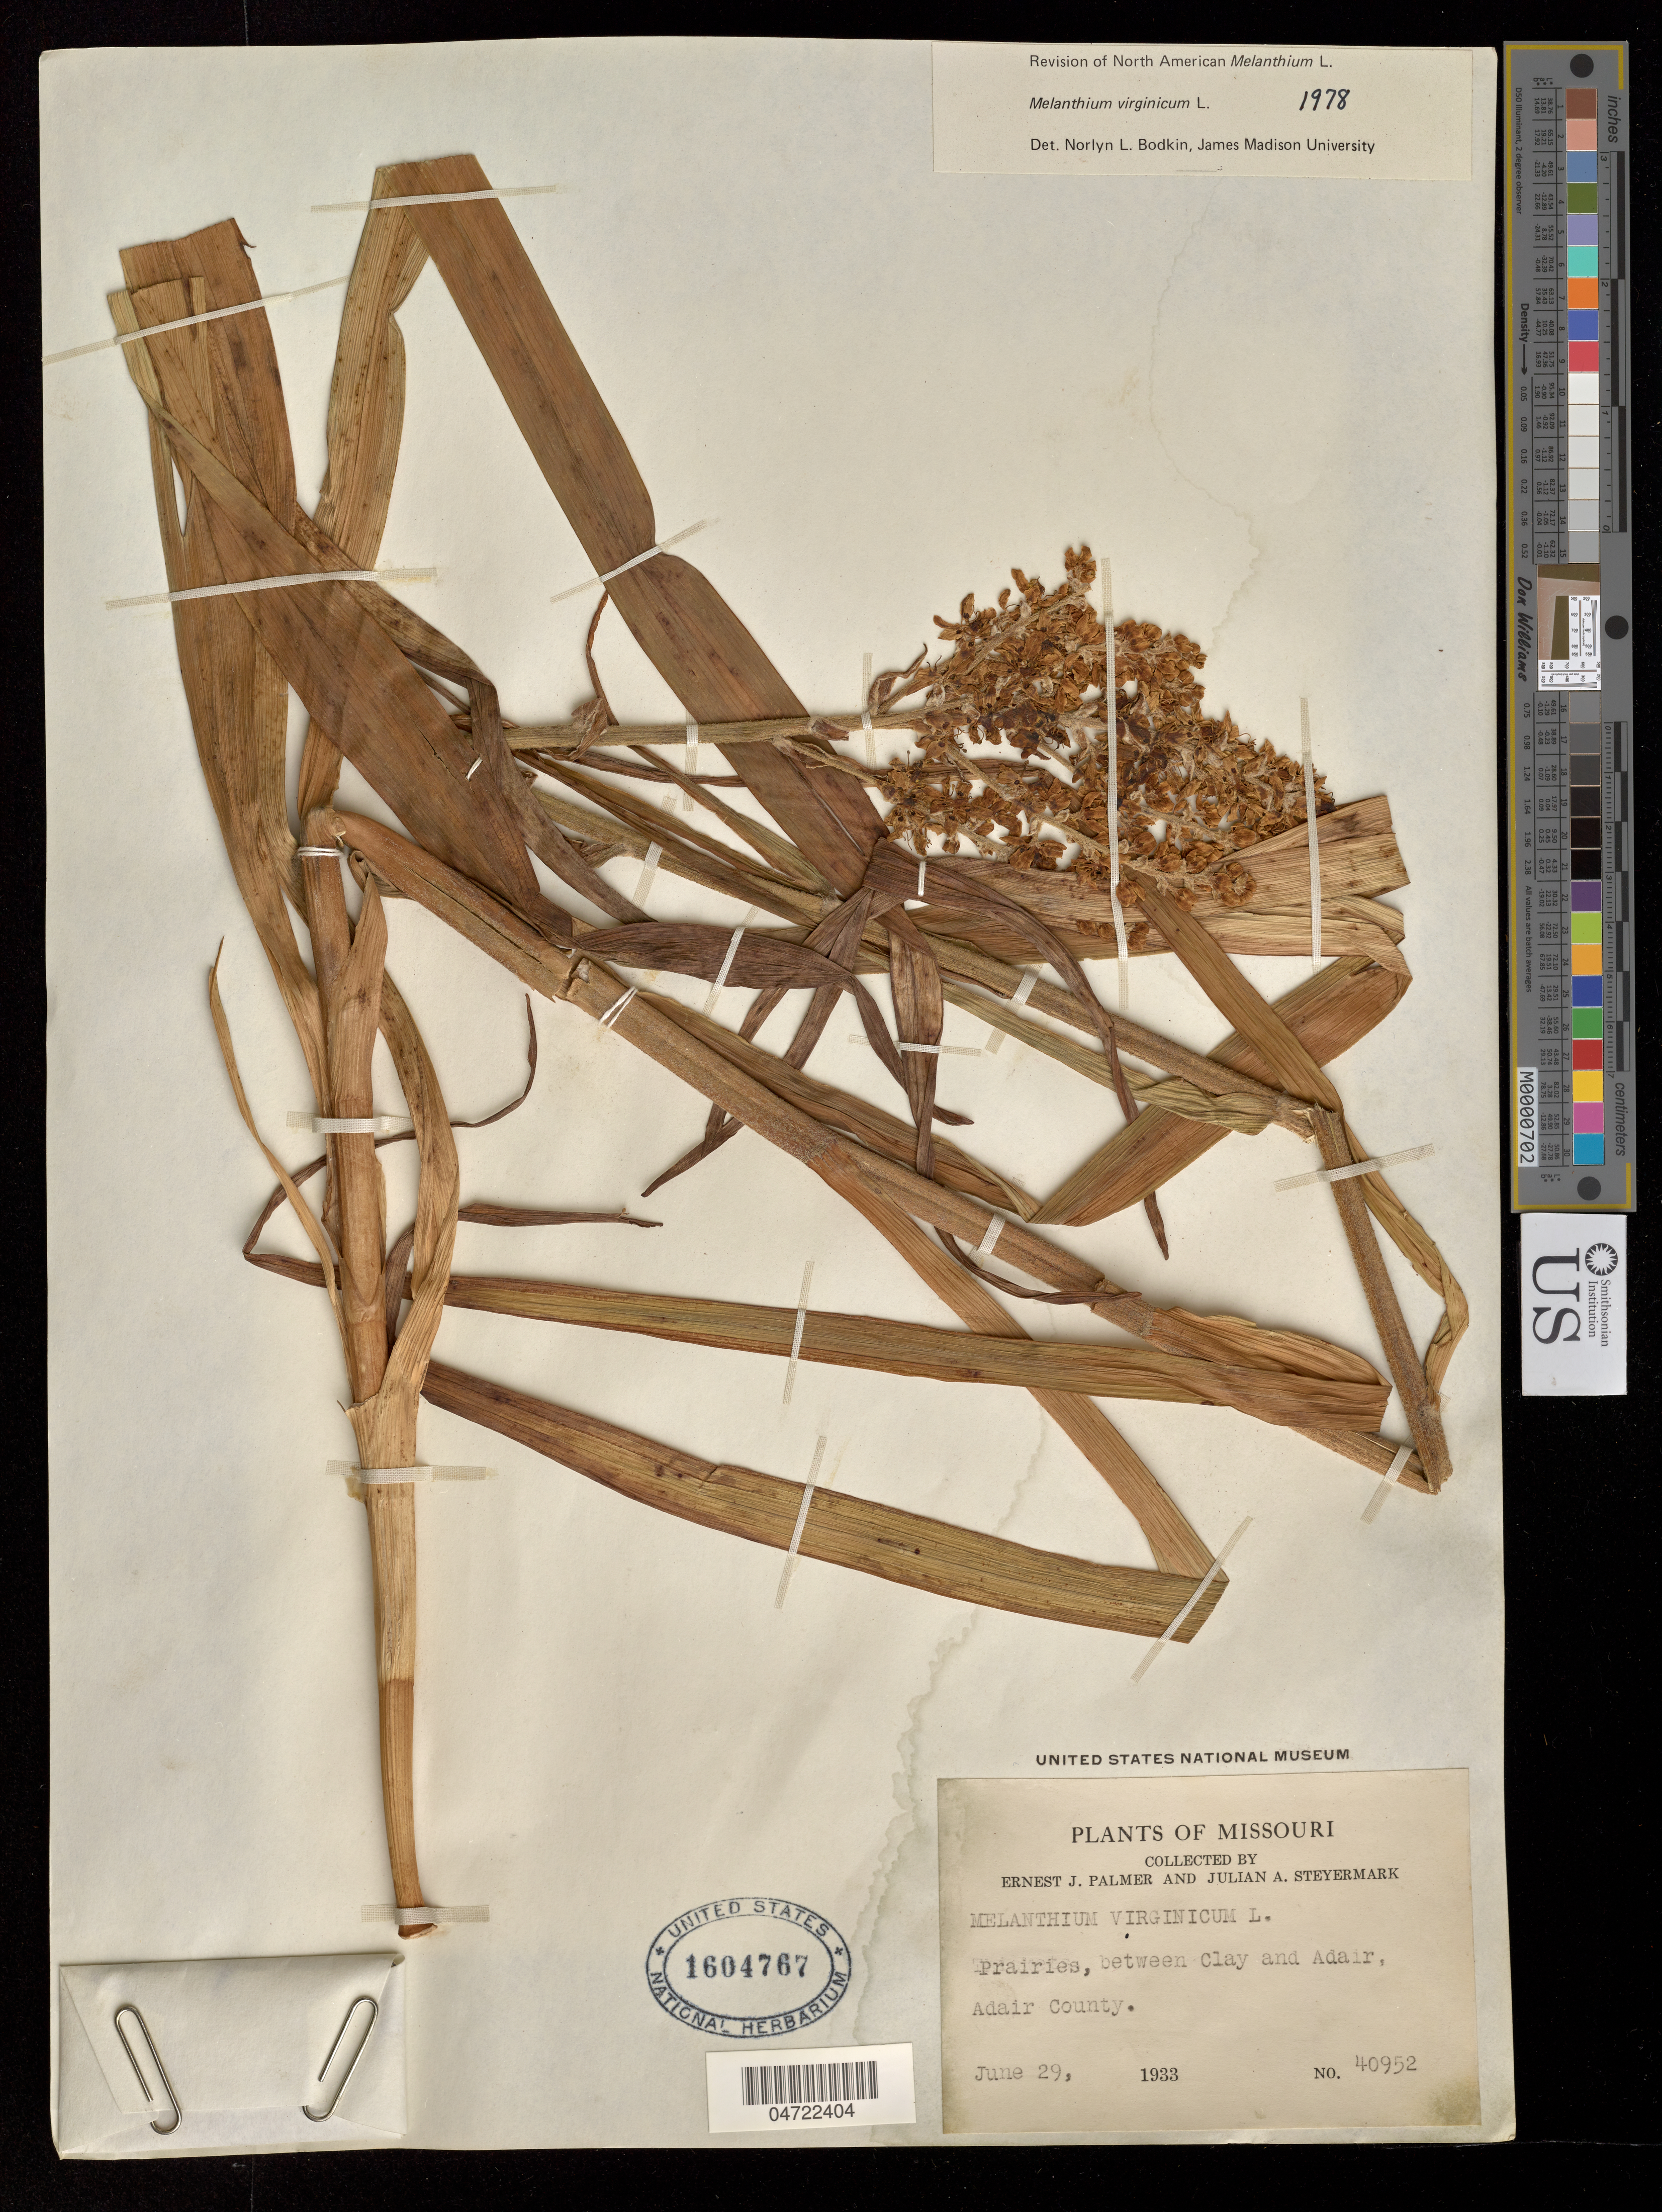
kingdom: Plantae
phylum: Tracheophyta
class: Liliopsida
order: Liliales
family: Melanthiaceae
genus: Melanthium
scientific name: Melanthium virginicum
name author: L.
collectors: E. J. Palmer & J. Steyermark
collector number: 40952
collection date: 1933-06-29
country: United States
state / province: Missouri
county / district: Adair County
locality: Prairies, between Adair and Clay.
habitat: Prairies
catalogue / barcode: US 1604767